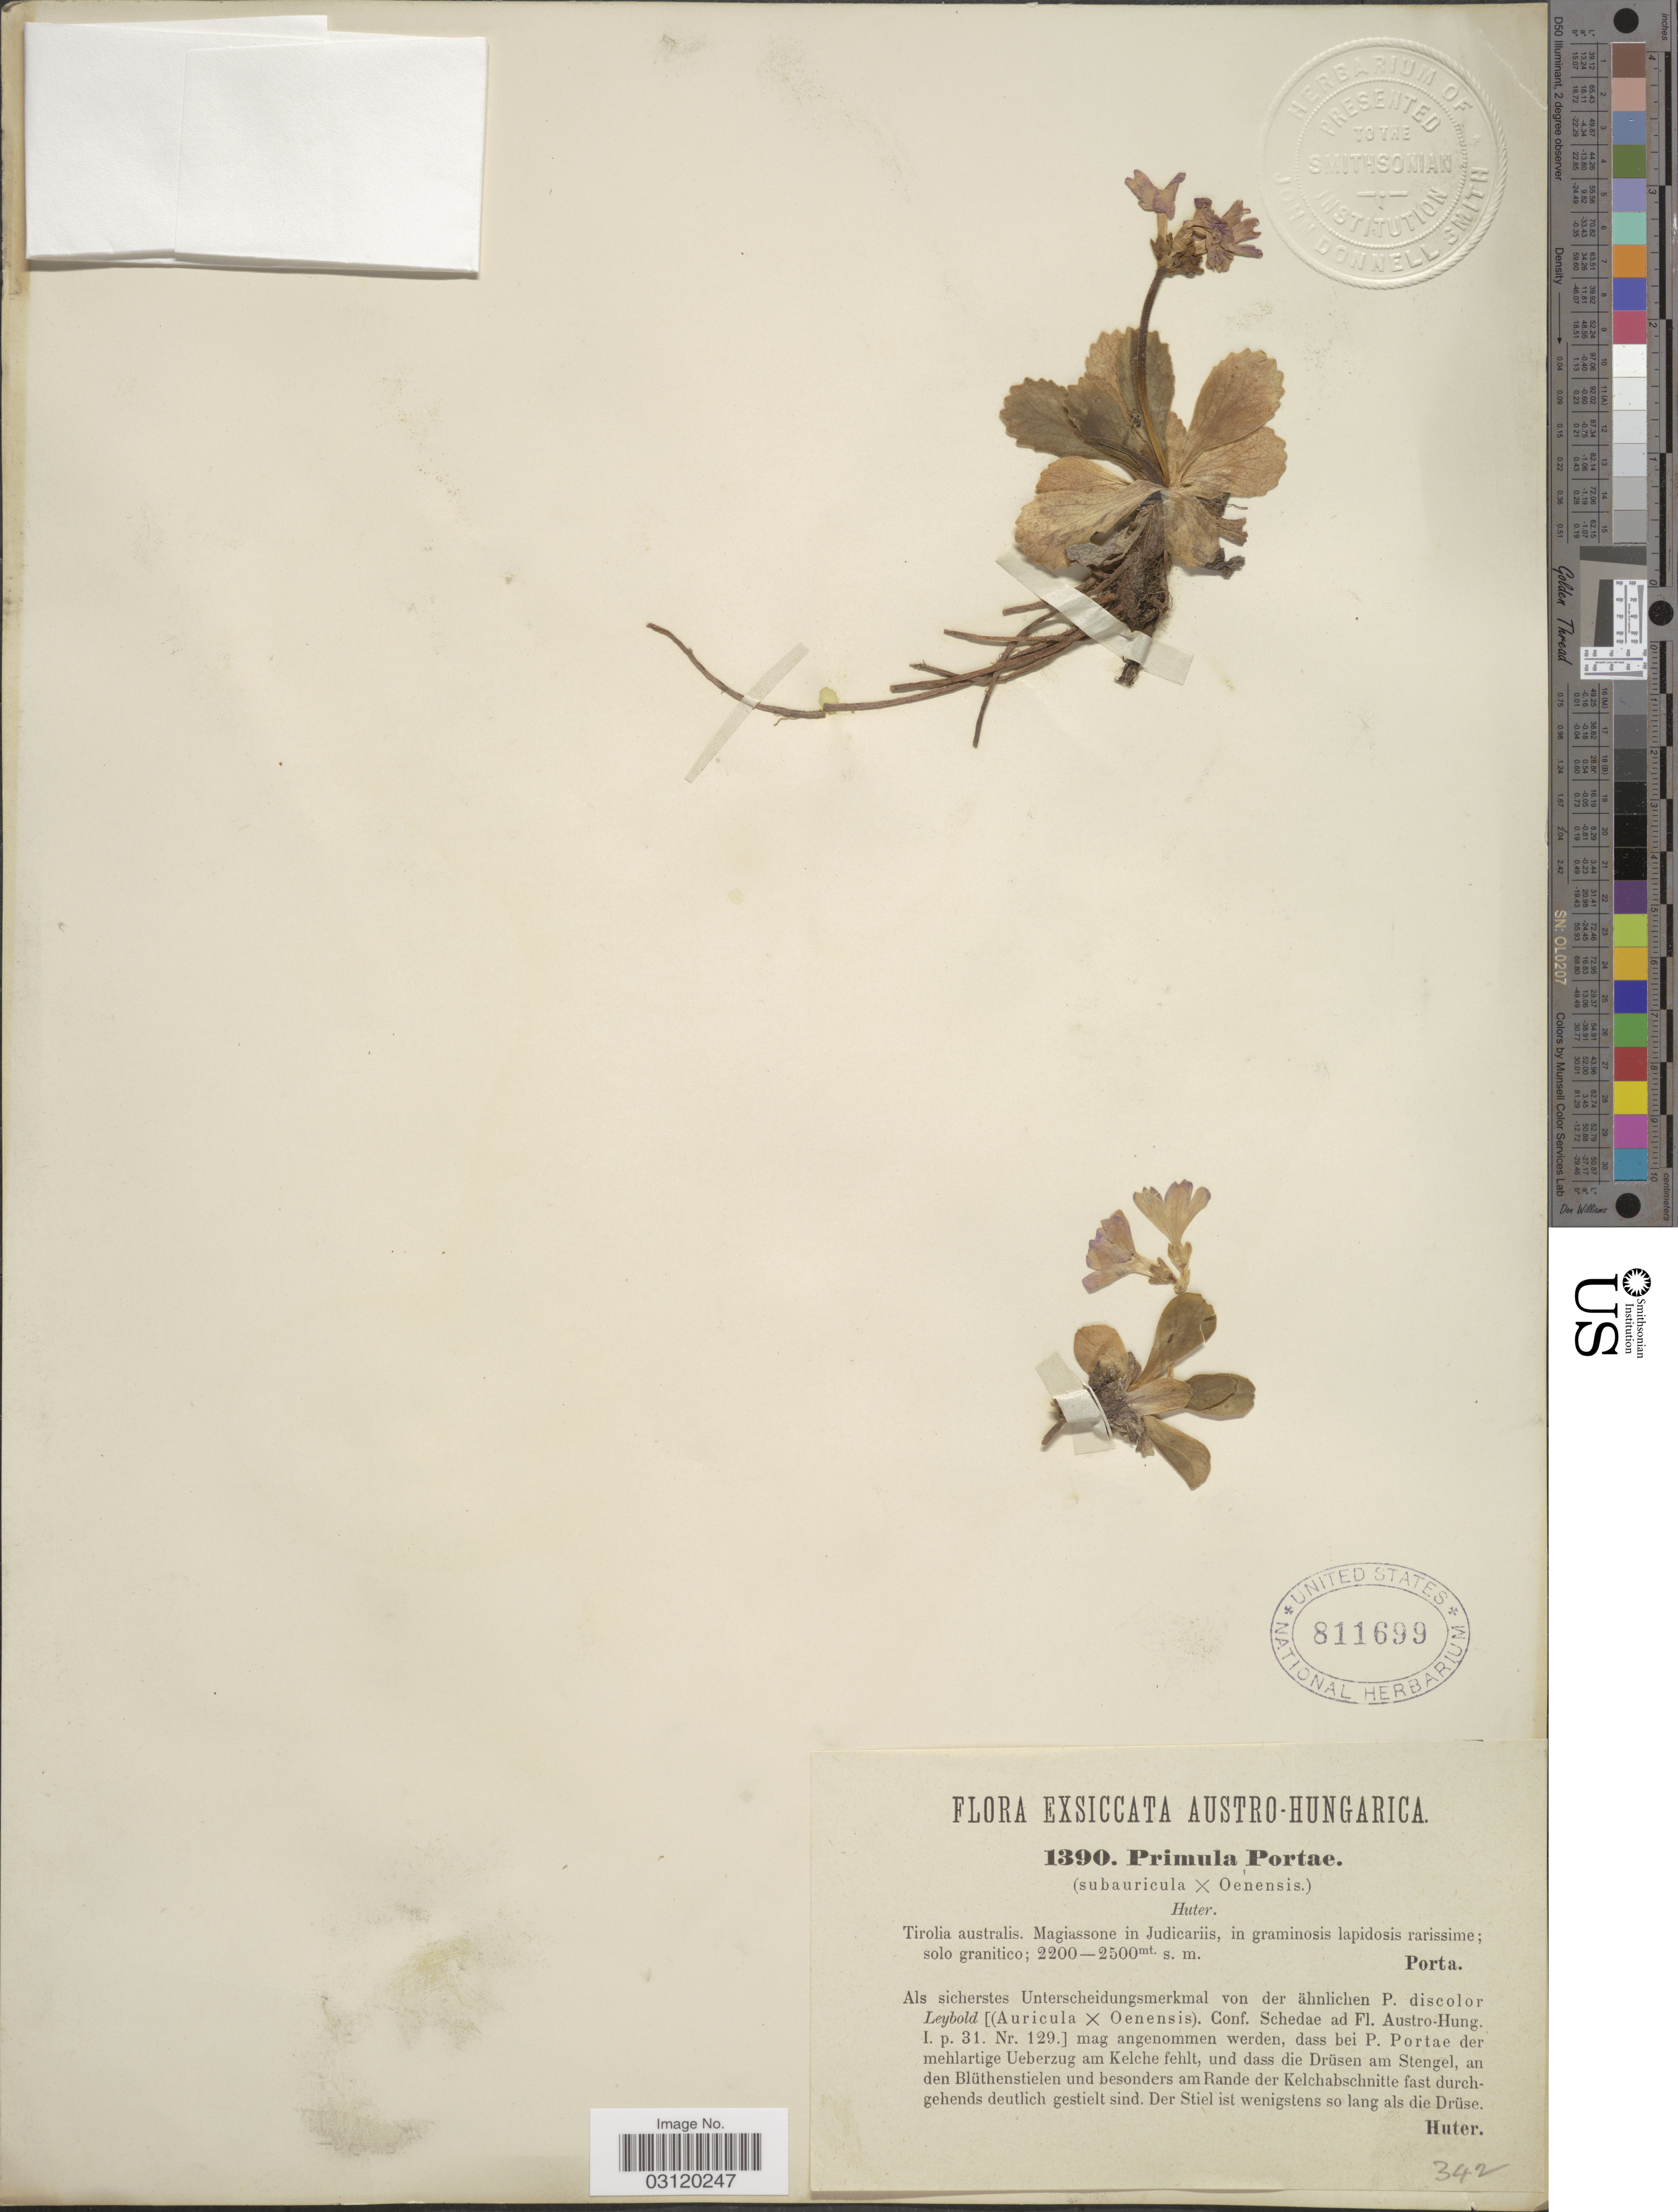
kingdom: Plantae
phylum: Tracheophyta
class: Magnoliopsida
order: Ericales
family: Primulaceae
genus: Primula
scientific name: Primula x portae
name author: Huter ex A. Kern.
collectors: -- Porta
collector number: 1390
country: Austria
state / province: Tirol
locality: Tirolia australis, Magia in Judicariis.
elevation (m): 2200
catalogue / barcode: US 811699